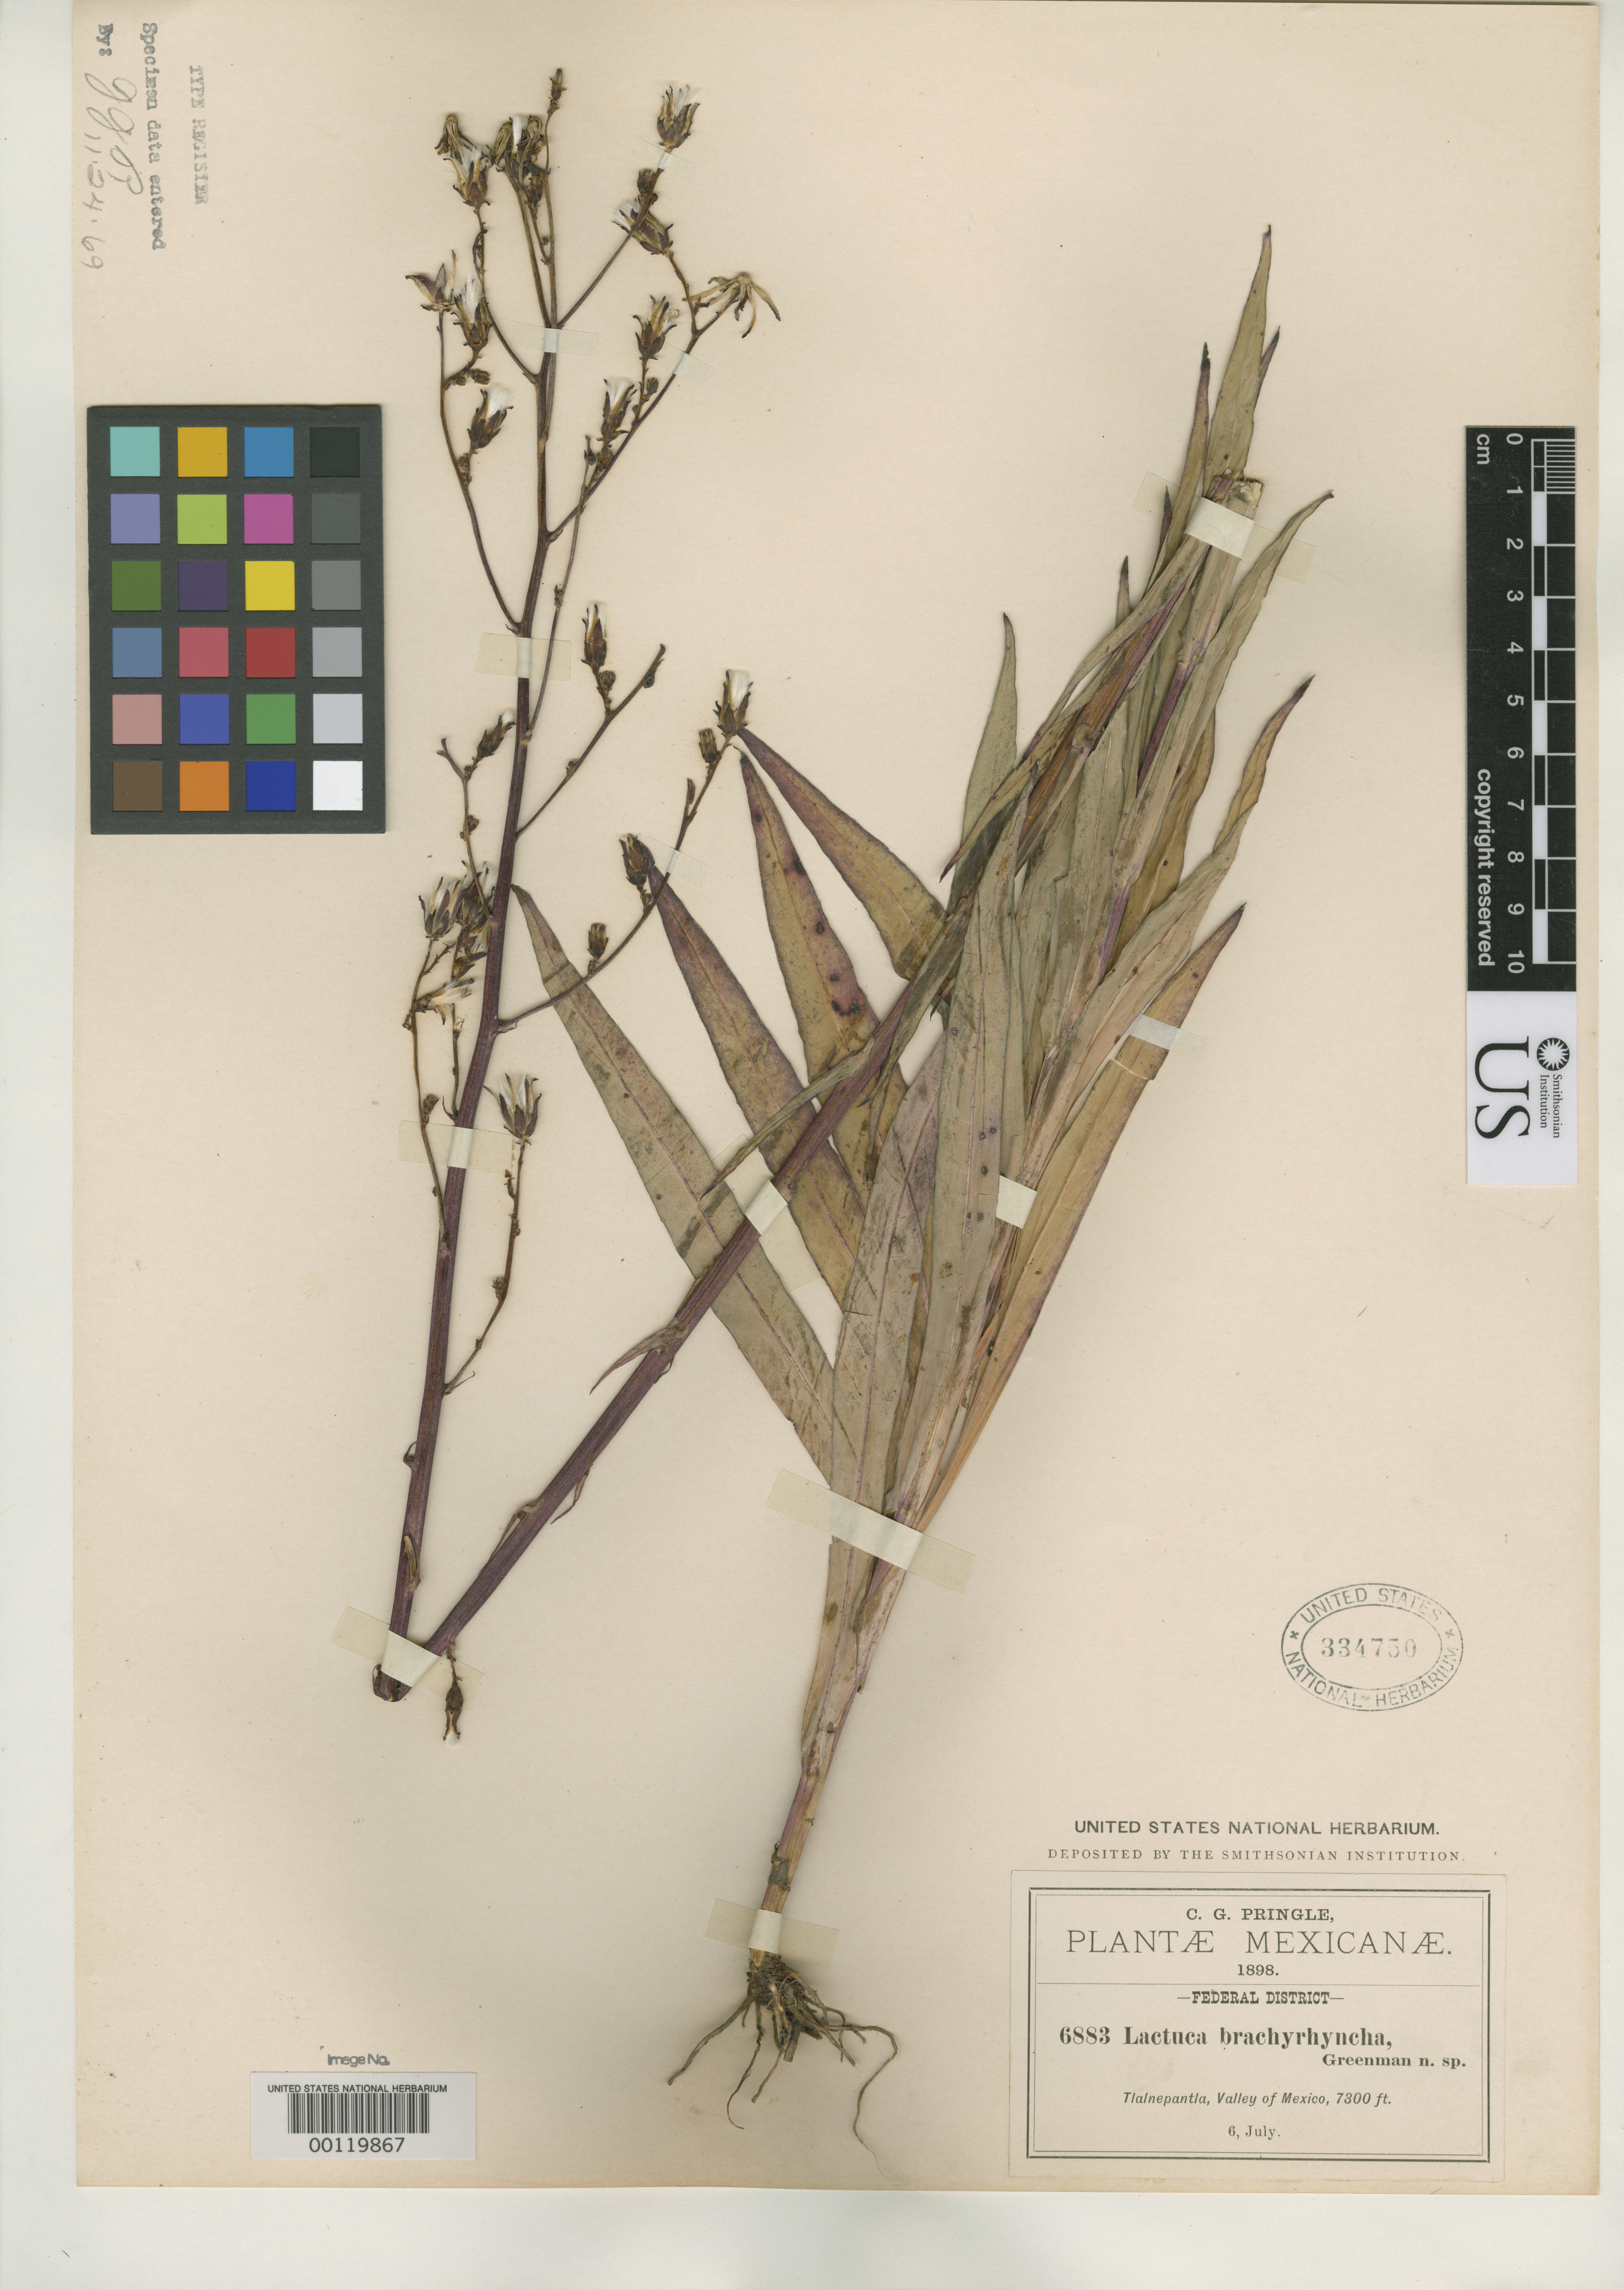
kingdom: Plantae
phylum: Tracheophyta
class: Magnoliopsida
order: Asterales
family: Asteraceae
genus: Lactuca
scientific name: Lactuca brachyrrhyncha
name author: Greenm.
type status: Isotype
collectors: C. G. Pringle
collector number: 6883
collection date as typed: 06 Jul 1898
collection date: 1898-07-06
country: Mexico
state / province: Distrito Federal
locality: Tlalnepantla, Valley of Mexico.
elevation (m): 2225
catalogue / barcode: US 334750